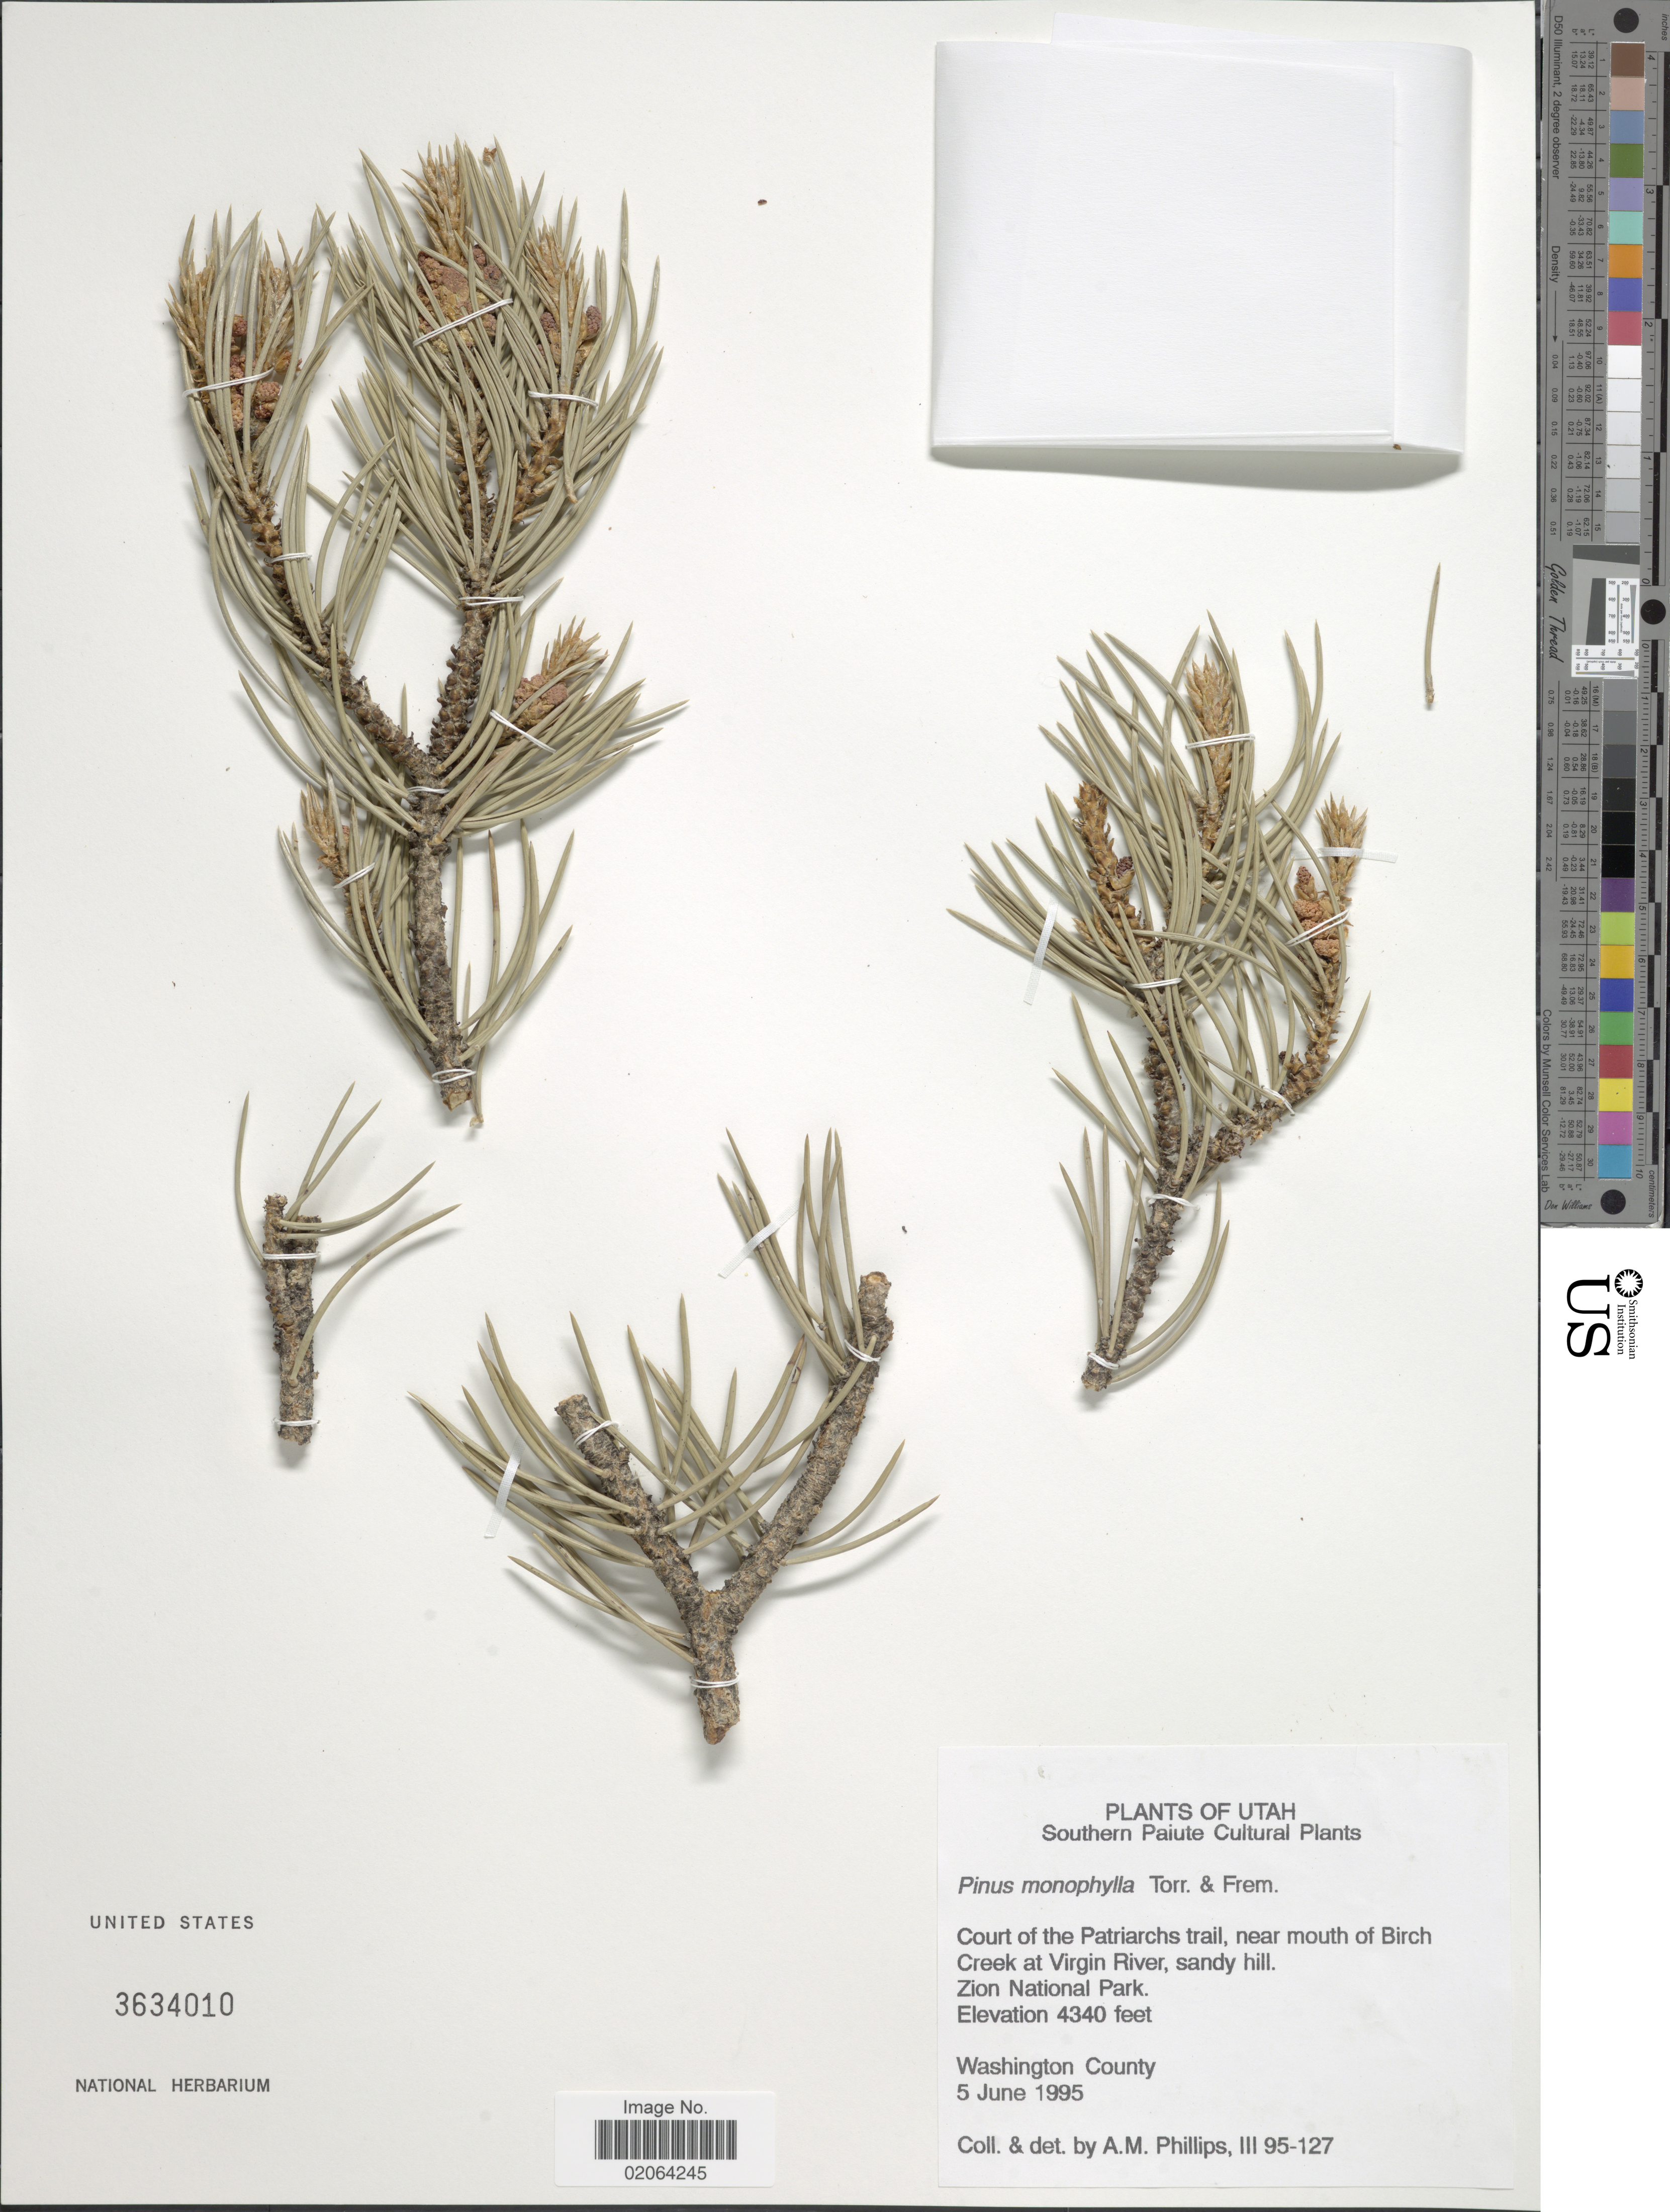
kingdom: Plantae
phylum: Tracheophyta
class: Pinopsida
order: Pinales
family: Pinaceae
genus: Pinus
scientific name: Pinus monophylla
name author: Torr. & Frém.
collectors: A. M. Phillips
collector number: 95-127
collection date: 1995-06-05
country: United States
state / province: Utah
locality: Utah, Court of the Patriarchs trail, near mouth of Birch Creek at Virgin River. Zion National Park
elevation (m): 1323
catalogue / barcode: US 3634010